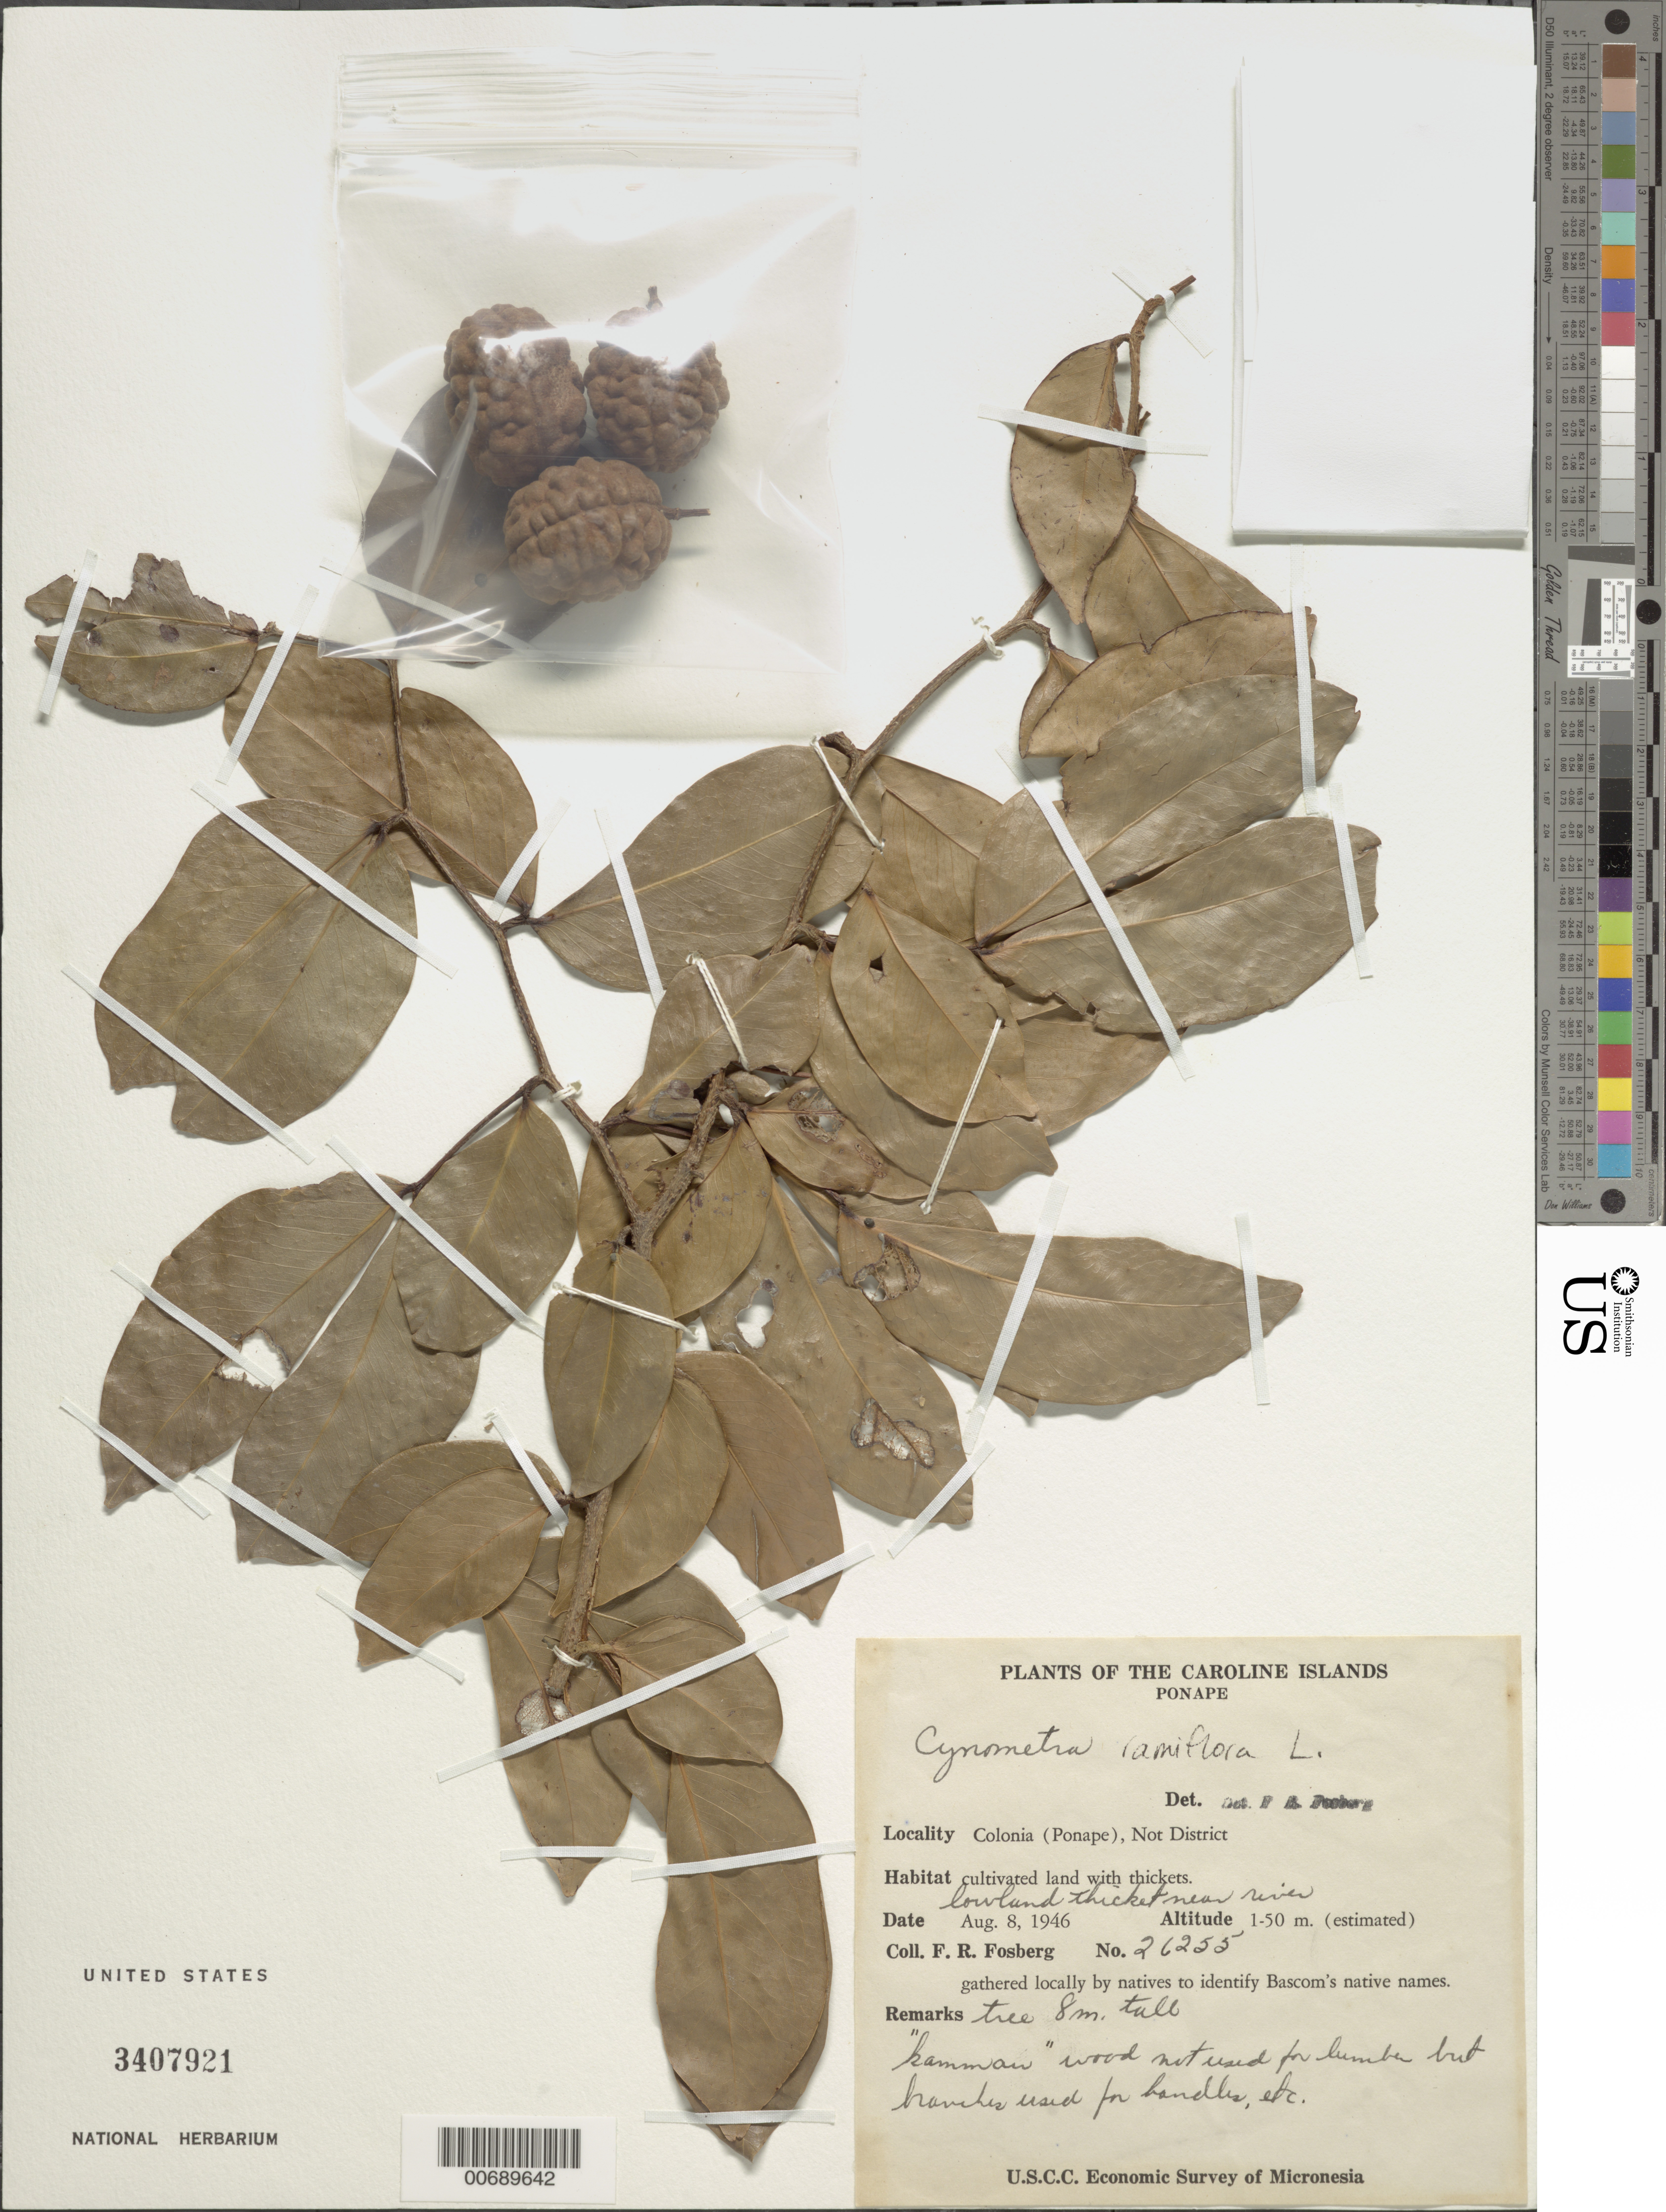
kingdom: Plantae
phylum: Tracheophyta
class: Magnoliopsida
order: Fabales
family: Fabaceae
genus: Cynometra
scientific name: Cynometra ramiflora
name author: L.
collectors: F. R. Fosberg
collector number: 26255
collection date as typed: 08 Aug 1946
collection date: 1946-08-08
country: Micronesia, Federated States of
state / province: Pohnpei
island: Pohnpei [Ponape] Islands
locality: Ponape, Colonia.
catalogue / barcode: US 3407921